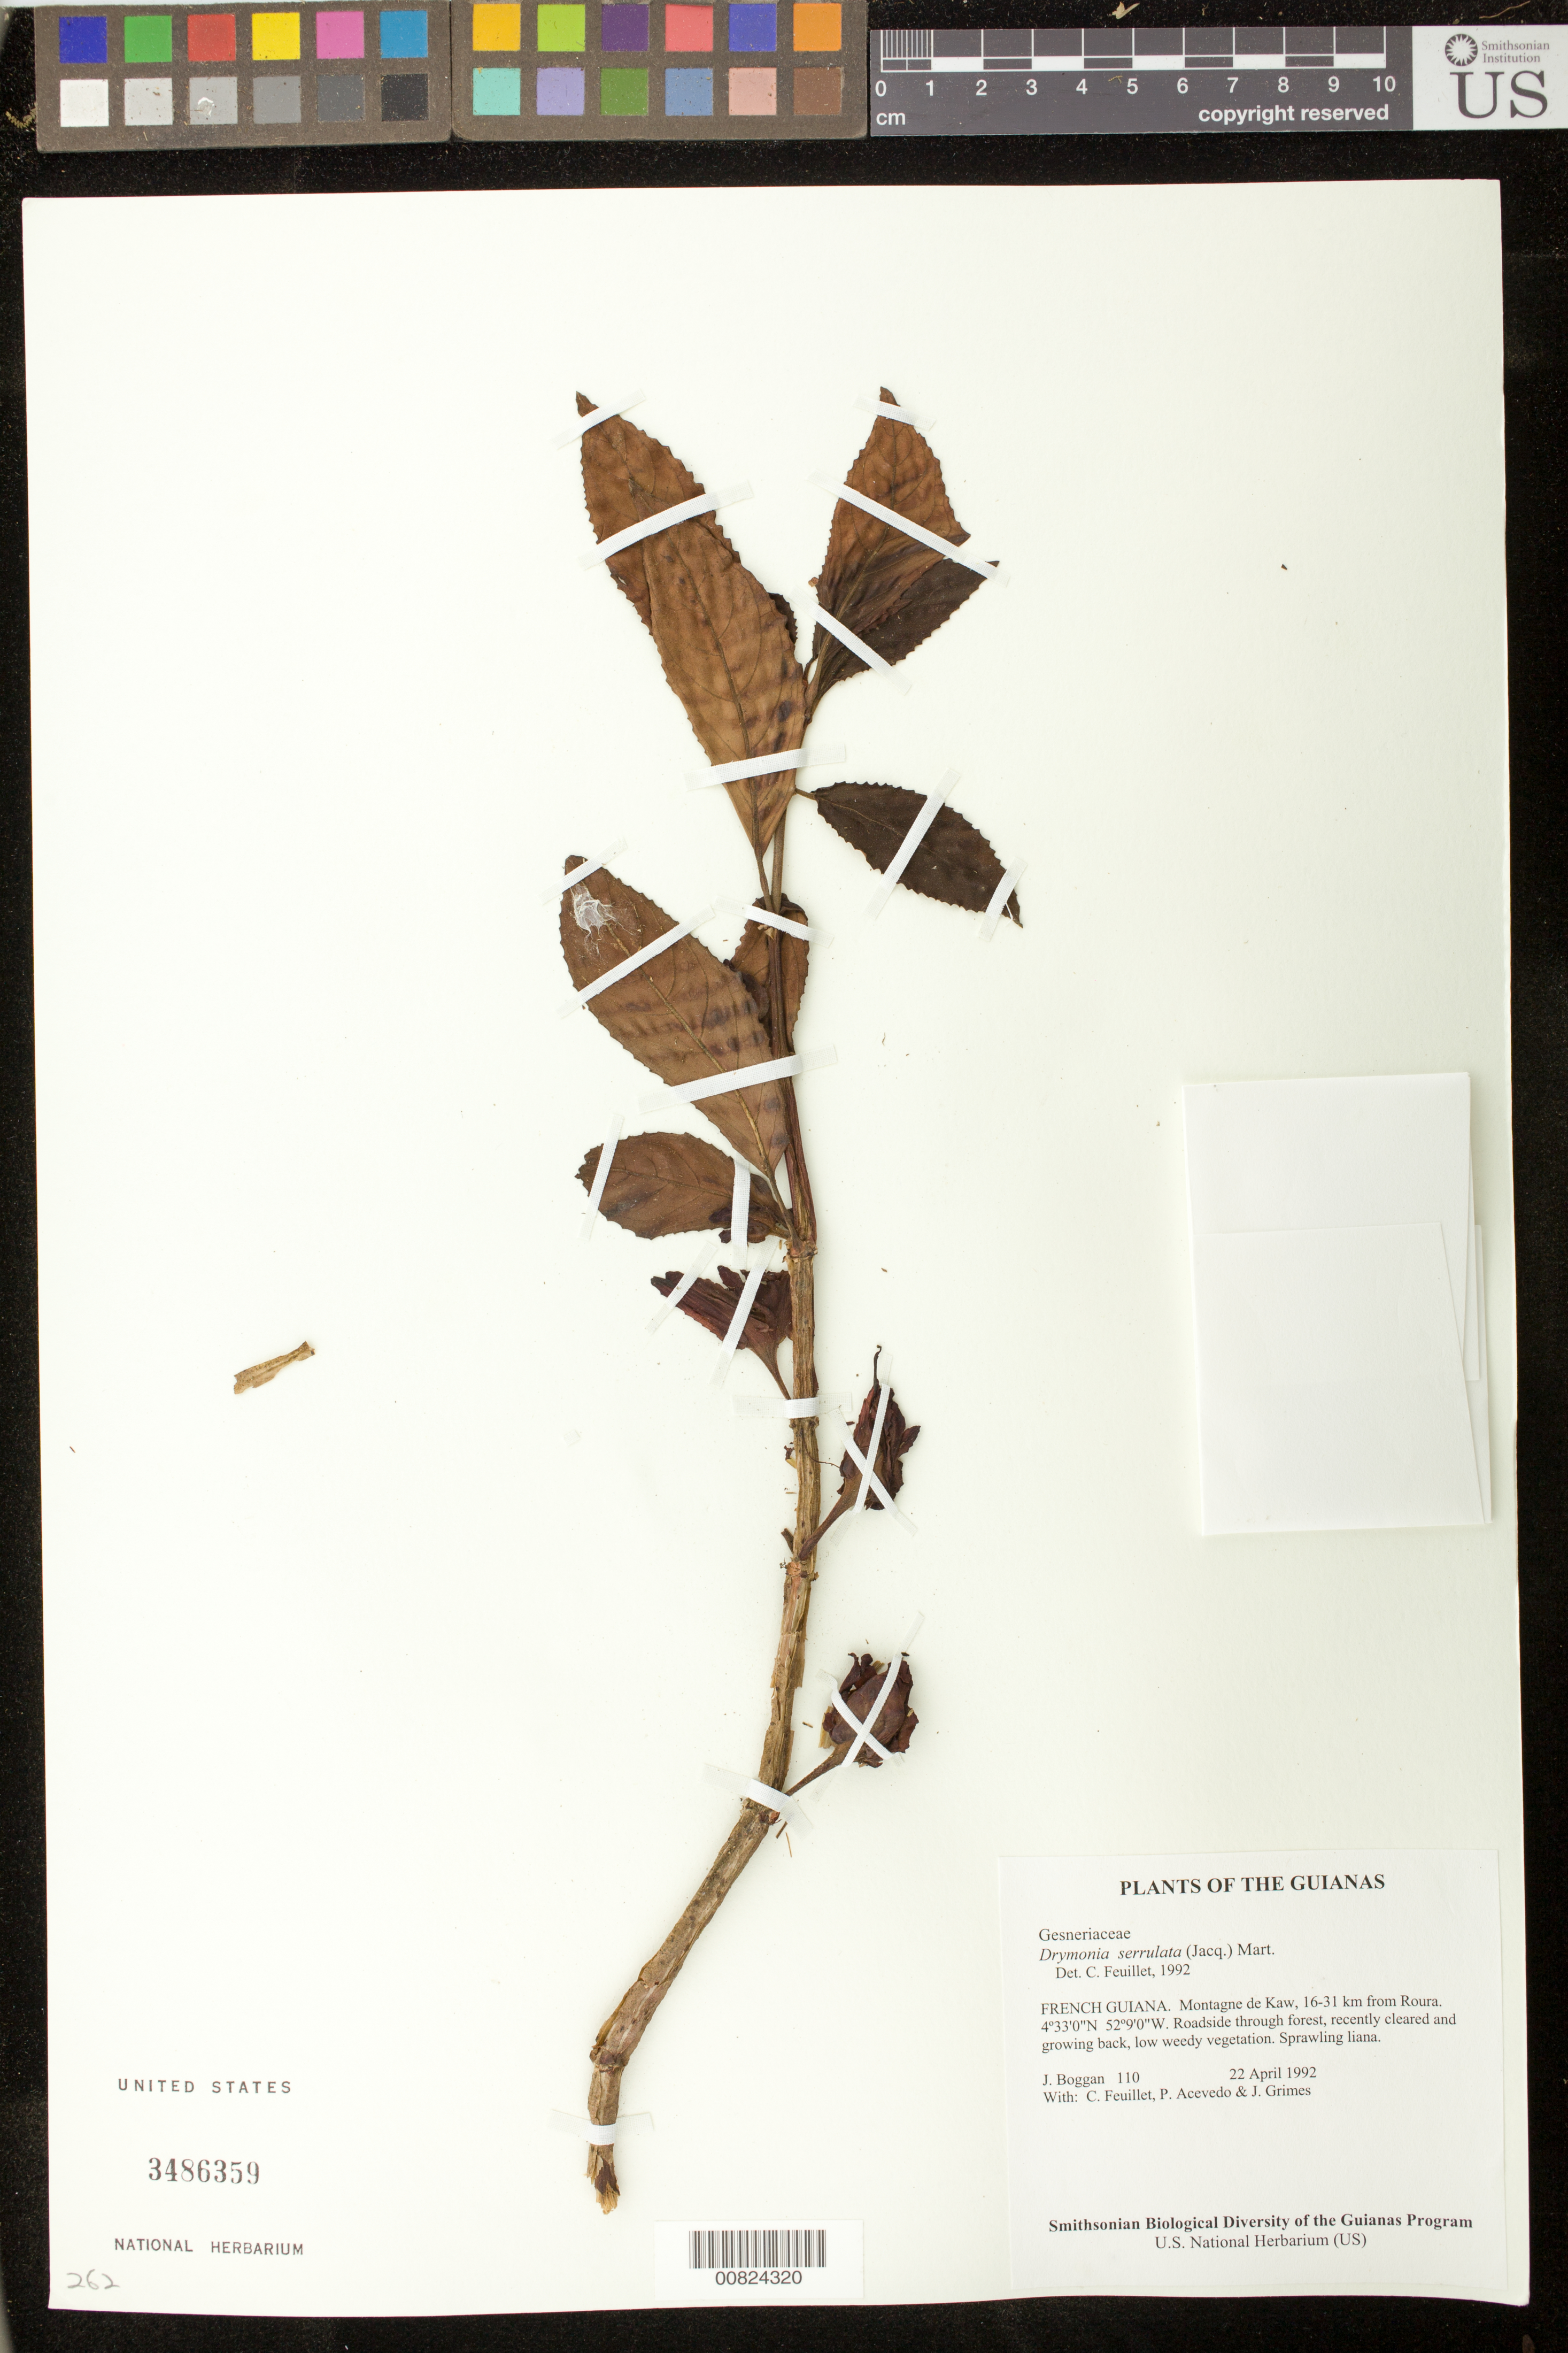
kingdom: Plantae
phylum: Tracheophyta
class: Magnoliopsida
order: Lamiales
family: Gesneriaceae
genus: Drymonia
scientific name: Drymonia serrulata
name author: (Jacq.) Mart.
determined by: Feuillet, C.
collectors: J. K. Boggan, C. Feuillet, P. Acevedo-Rodr. & J. Grimes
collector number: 110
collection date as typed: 22 April 1992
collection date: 1992-04-22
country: French Guiana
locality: Montagne de Kaw, 16-31 km from Roura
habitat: Roadside through forest, recently cleared and growing back, low weedy vegetation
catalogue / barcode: US 3486359